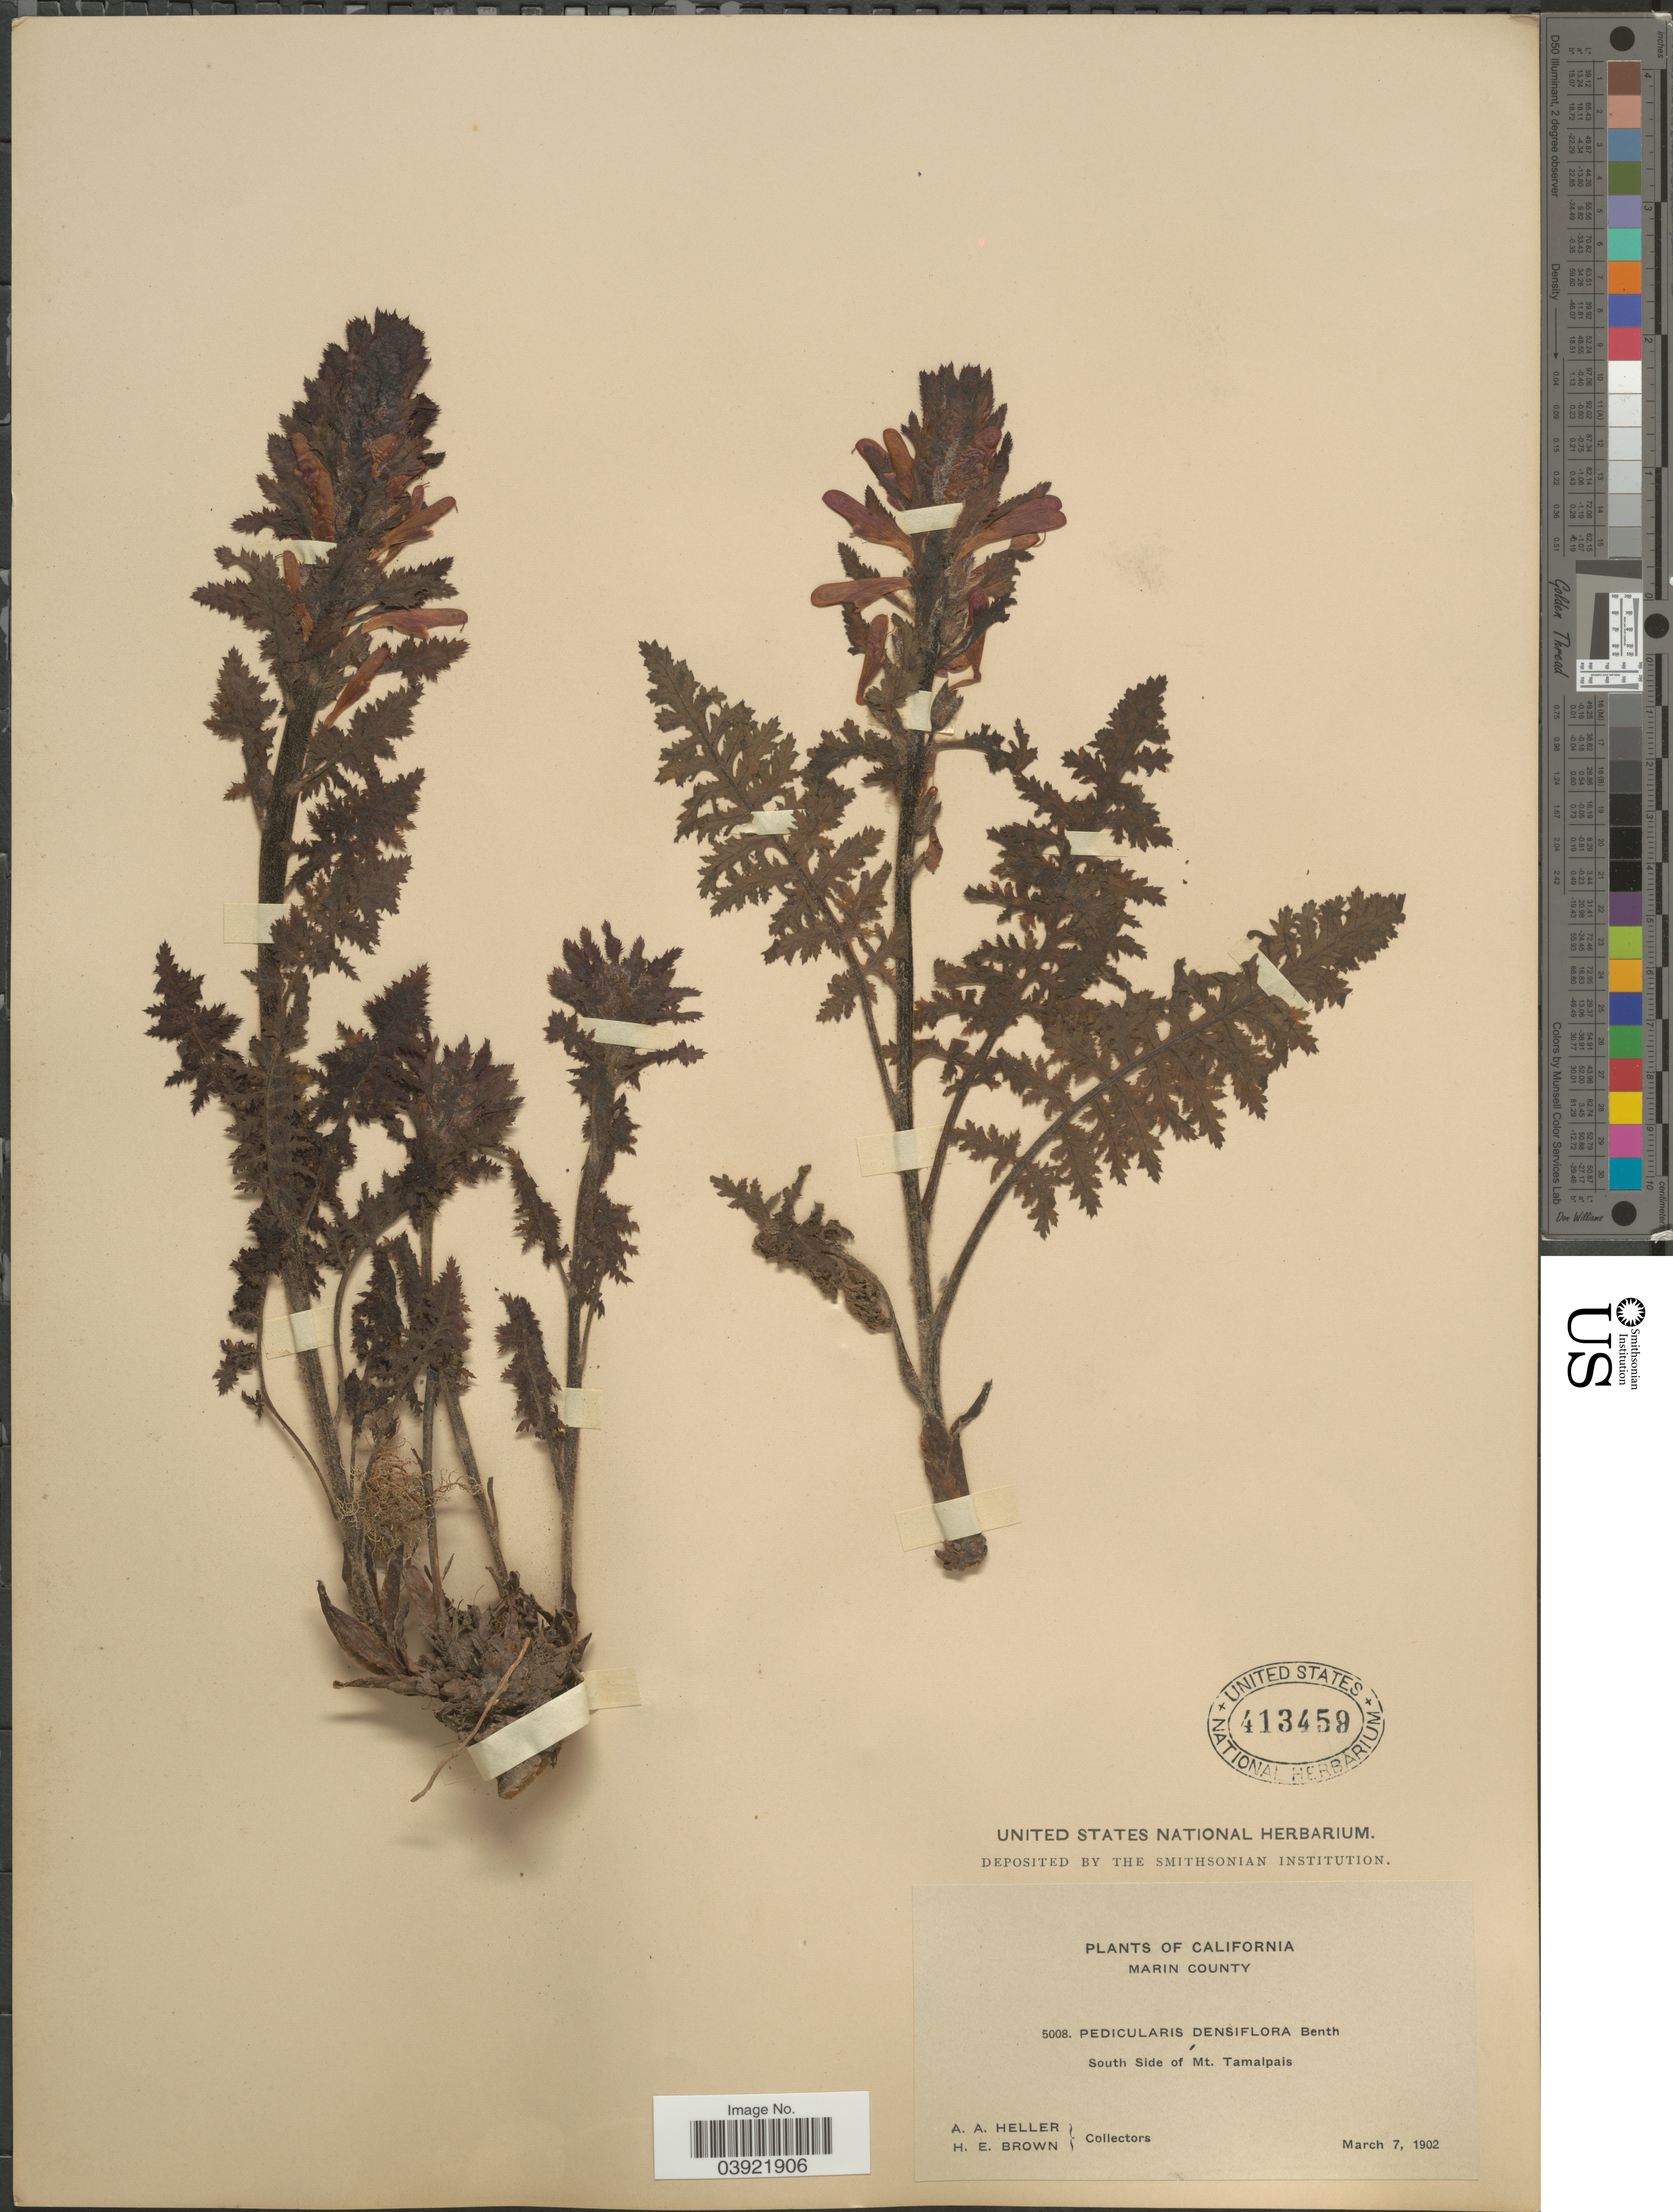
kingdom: Plantae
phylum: Tracheophyta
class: Magnoliopsida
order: Lamiales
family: Orobanchaceae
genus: Pedicularis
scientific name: Pedicularis densiflora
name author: Benth.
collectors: A. A. Heller & H. E. Brown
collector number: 5008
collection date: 1902-03-07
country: United States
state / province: California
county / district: Marin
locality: Marin County. South Side of Mt. Tamalpais.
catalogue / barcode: US 413459